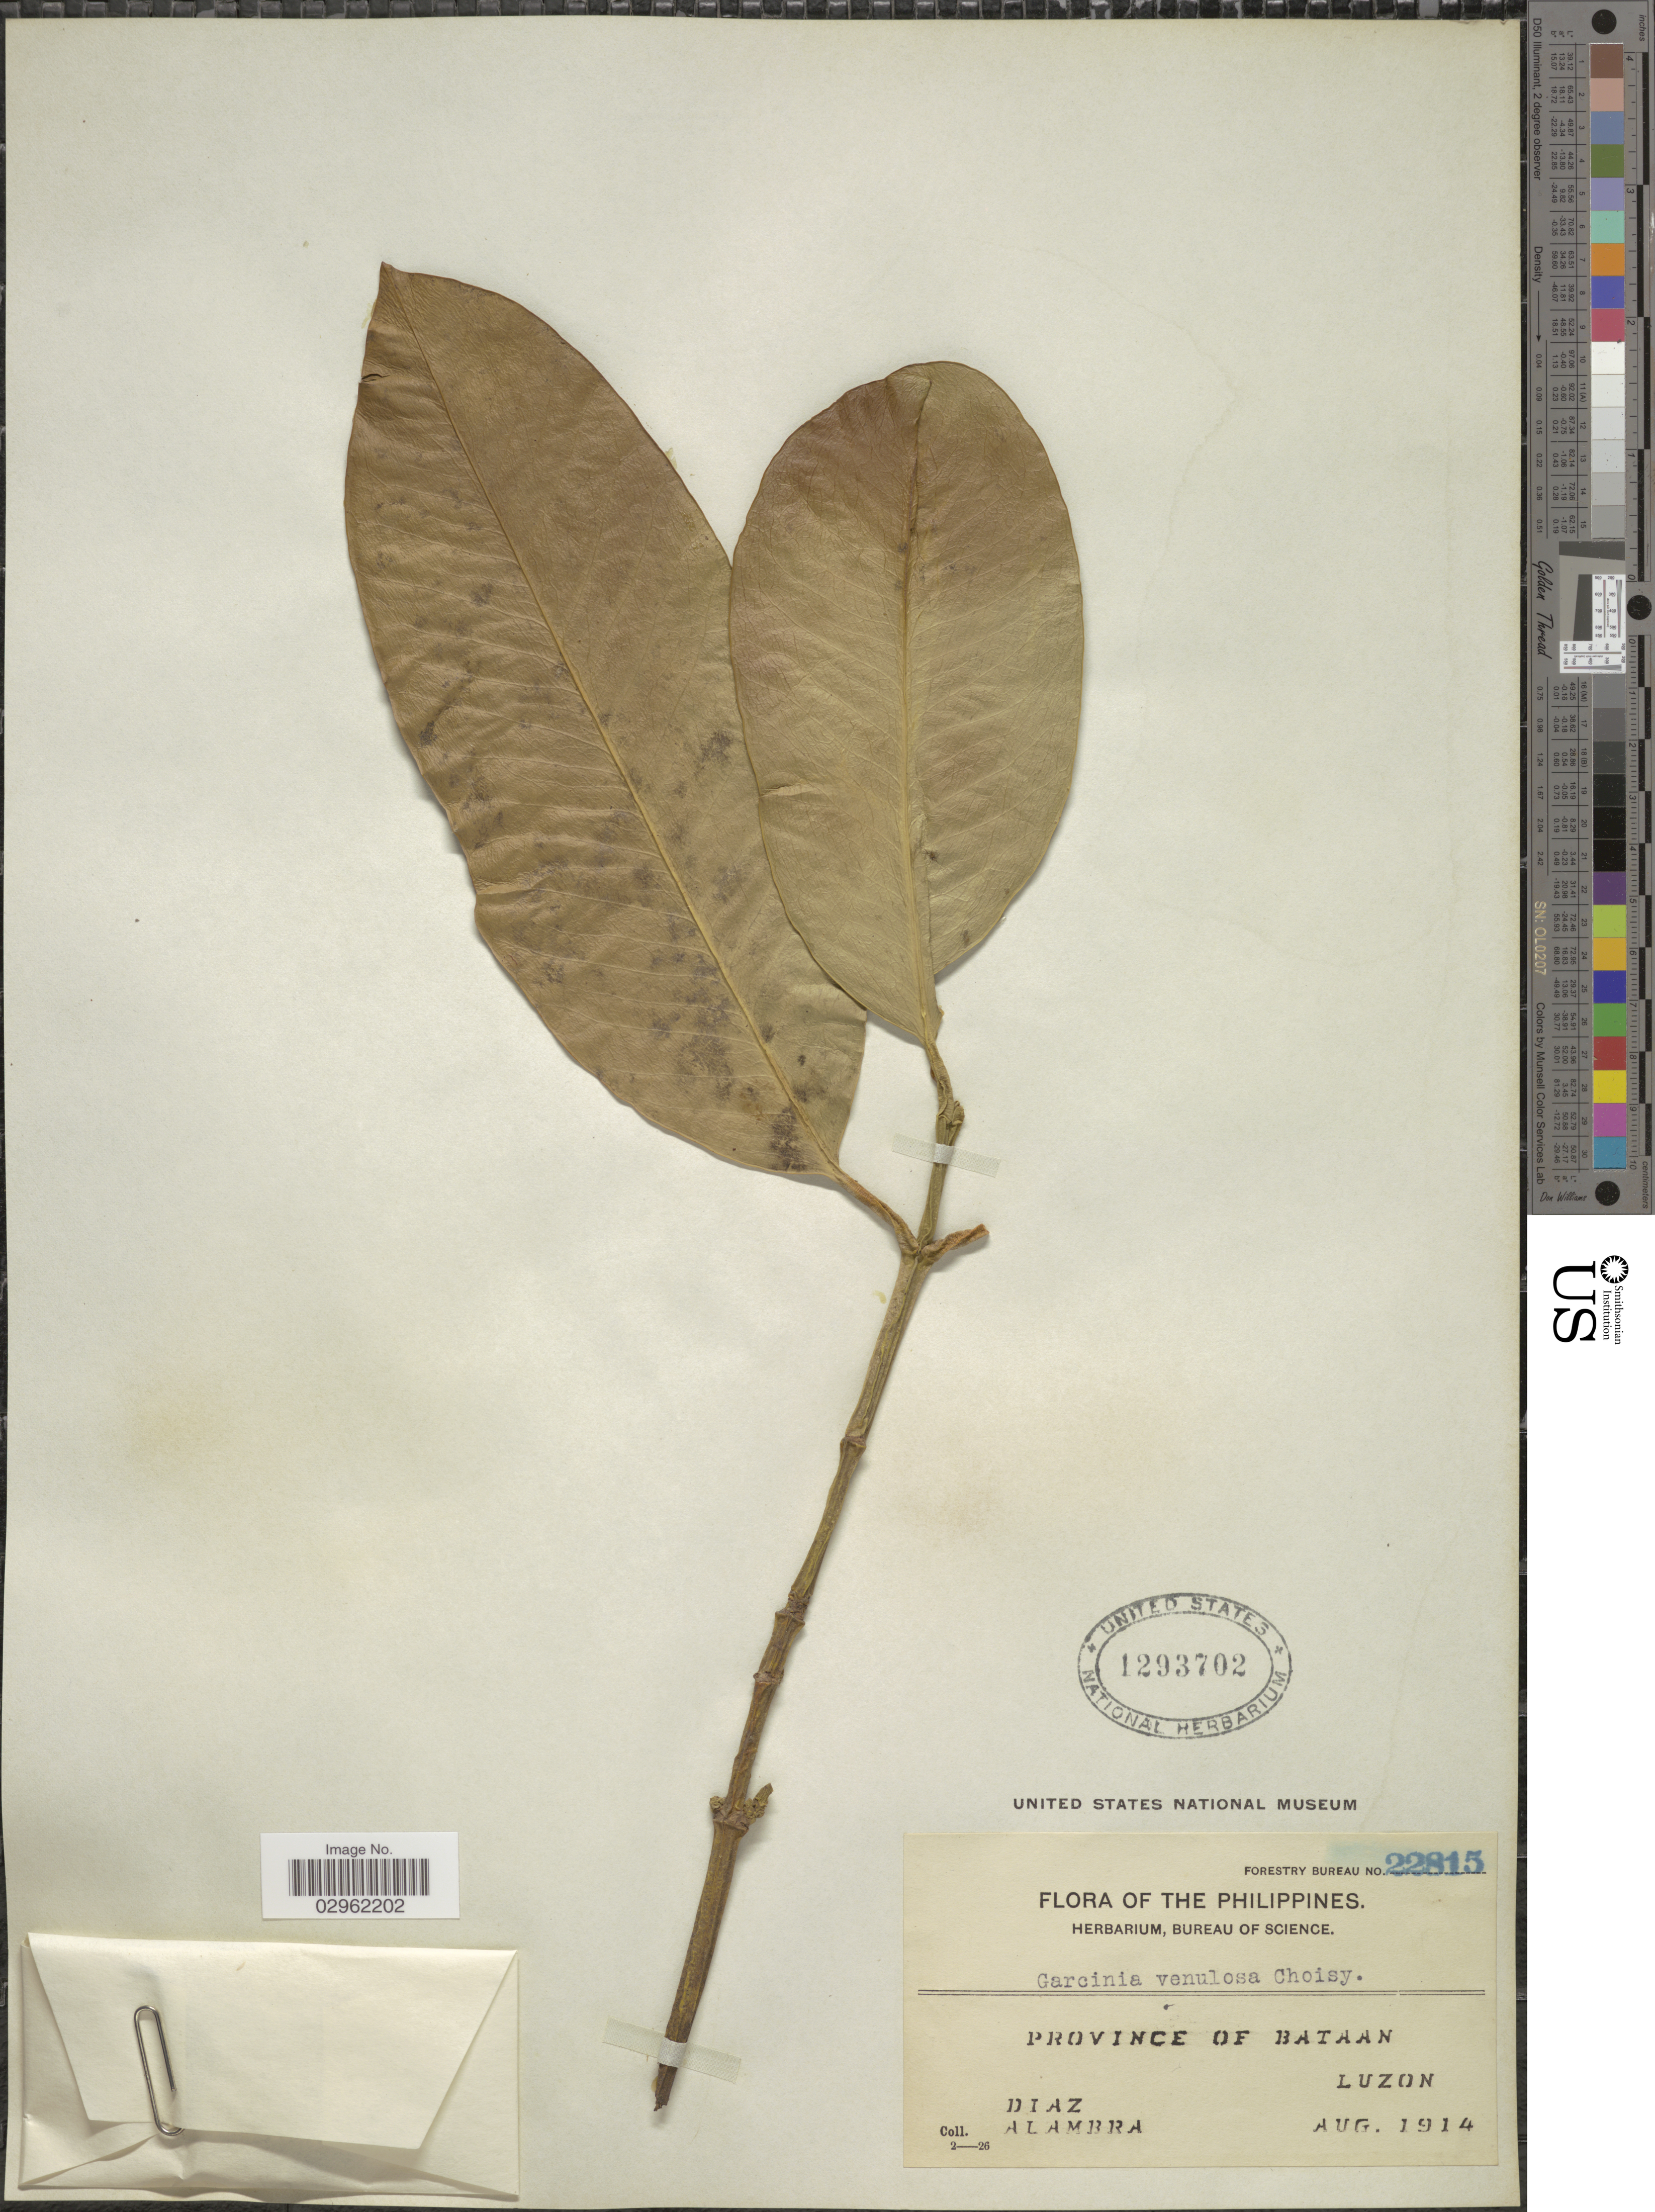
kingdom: Plantae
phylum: Tracheophyta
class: Magnoliopsida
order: Malpighiales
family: Clusiaceae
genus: Garcinia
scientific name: Garcinia venulosa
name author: (Blanco) Choisy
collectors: Diaz & -. Alambra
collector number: Forestry Bureau 22815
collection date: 1914-08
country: Philippines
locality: Province of Bataan, Luzon.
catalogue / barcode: US 1293702